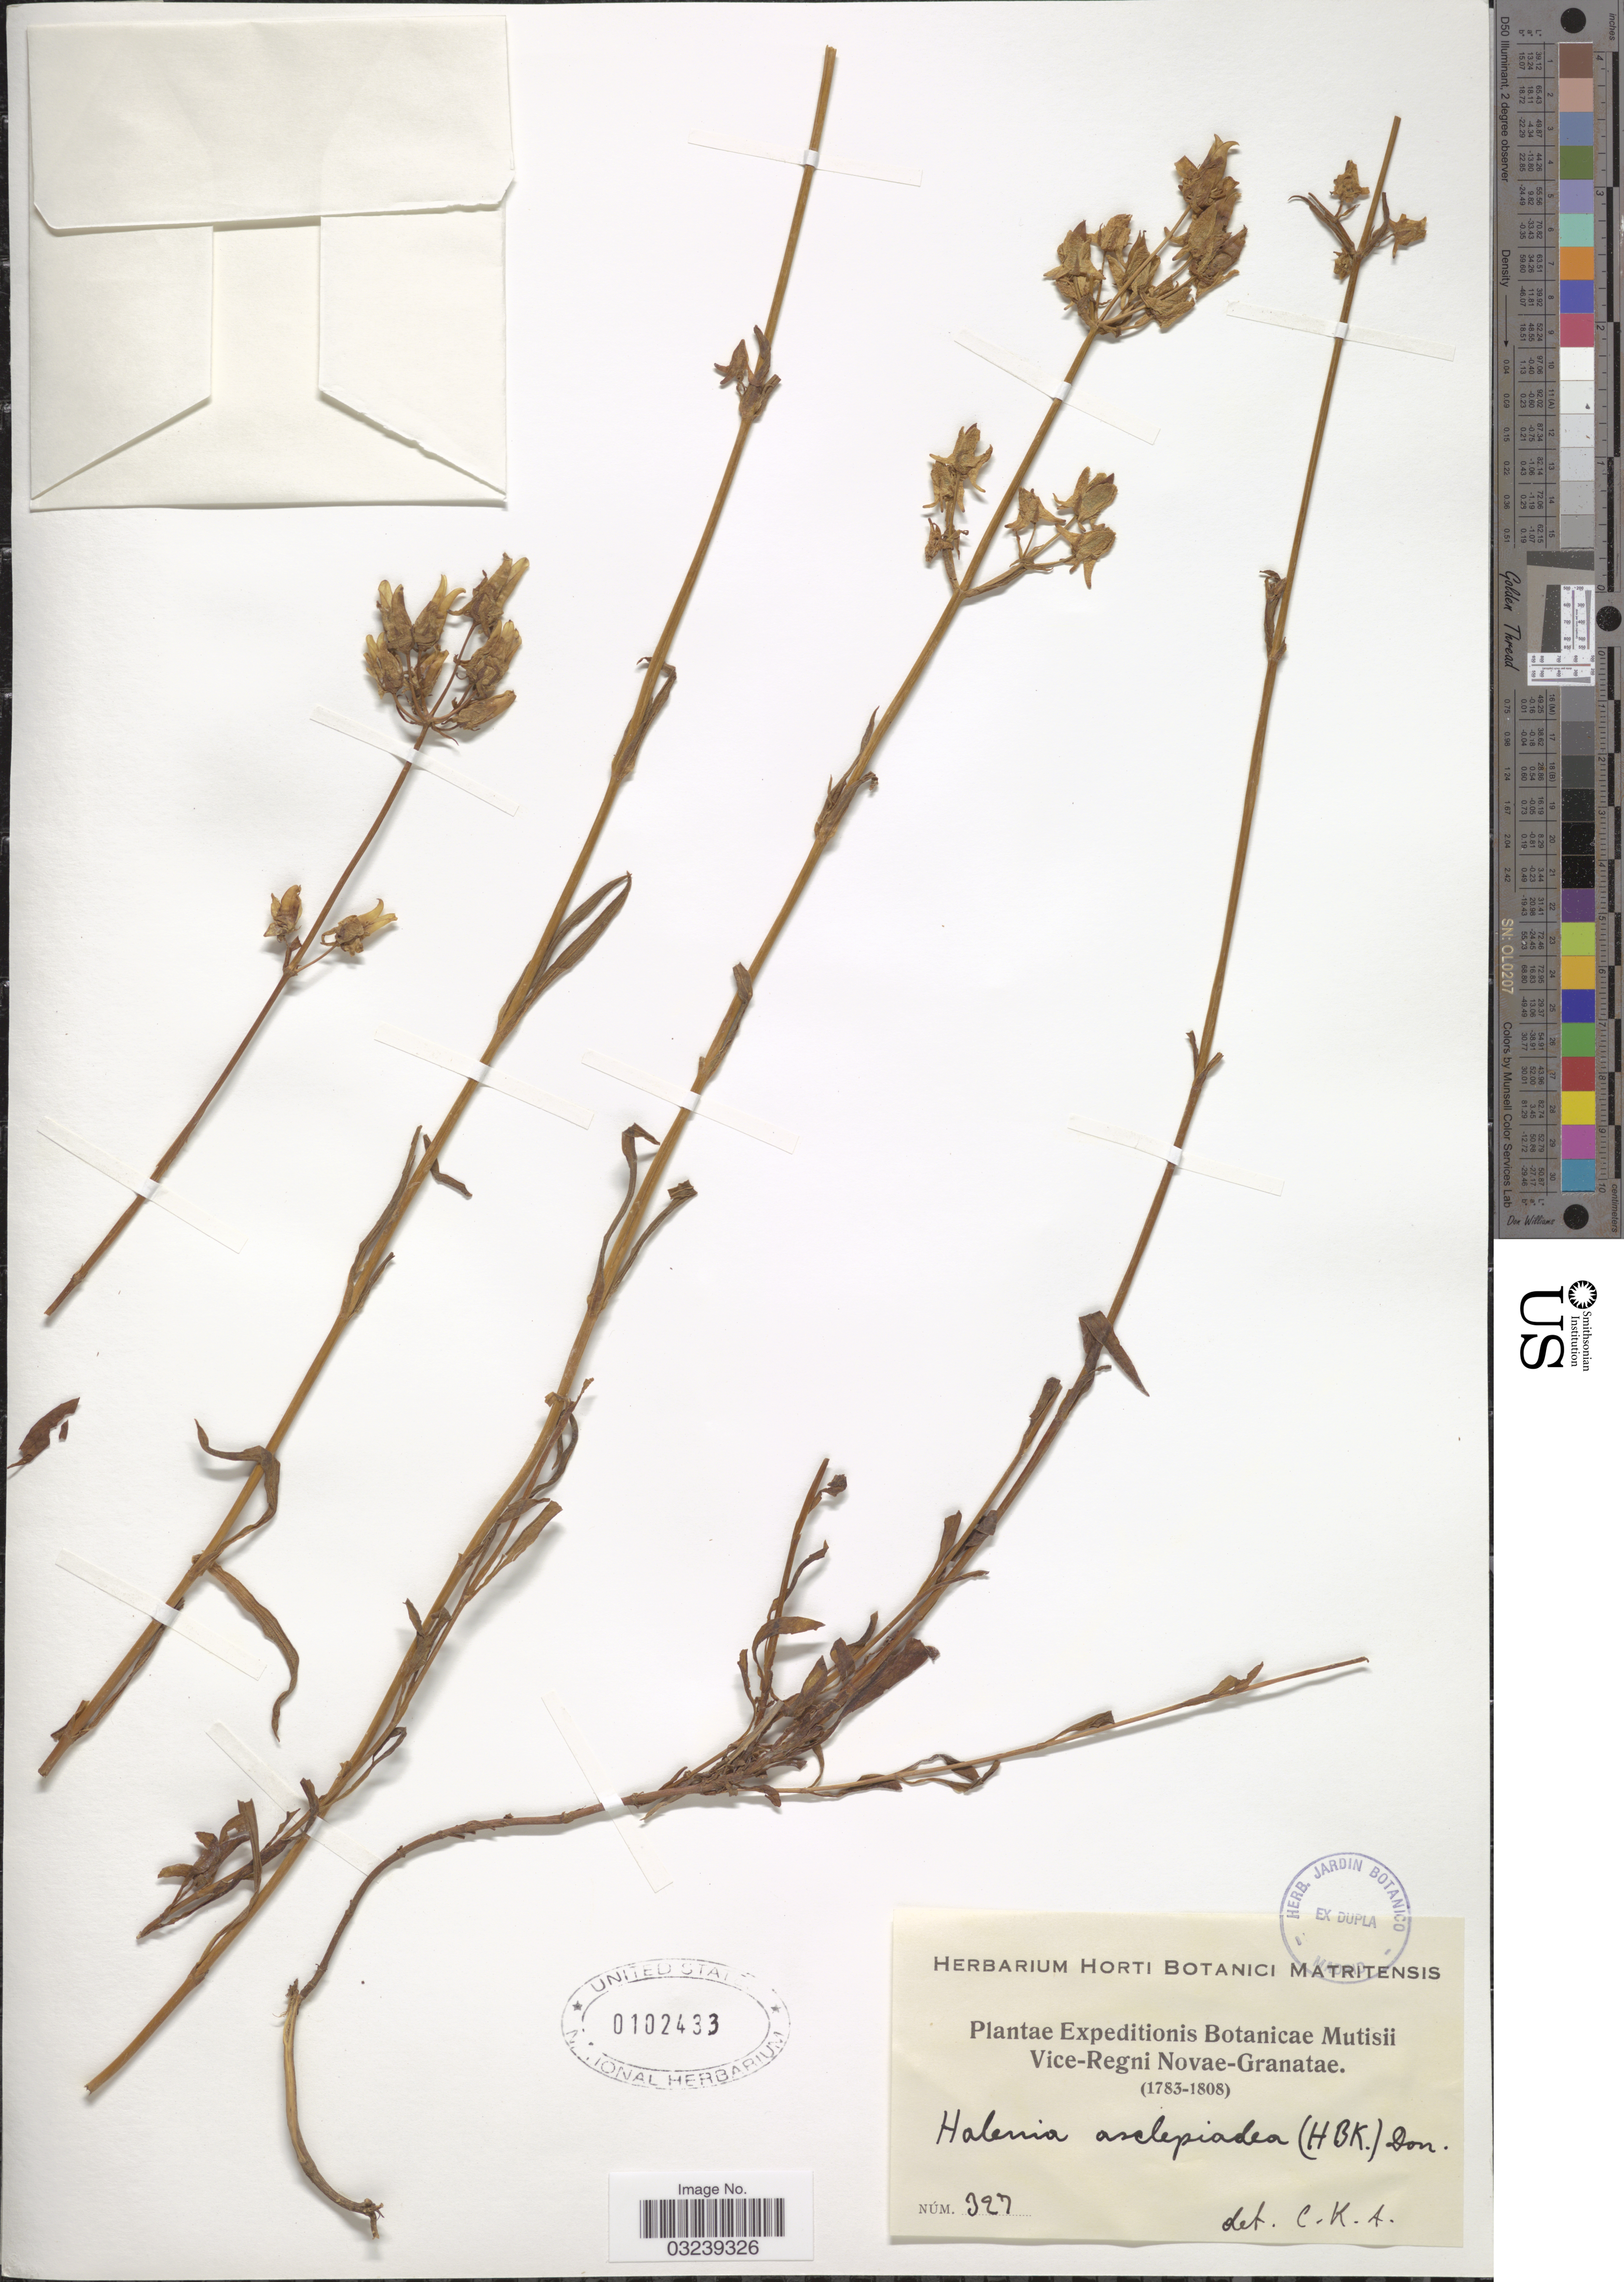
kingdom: Plantae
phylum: Tracheophyta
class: Magnoliopsida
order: Gentianales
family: Gentianaceae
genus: Halenia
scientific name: Halenia asclepiadea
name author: (Kunth) G. Don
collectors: Expeditions Botanicae Mutisii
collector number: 327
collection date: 1783/1808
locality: Vice-Regni Novae-Granatae.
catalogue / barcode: US 102433